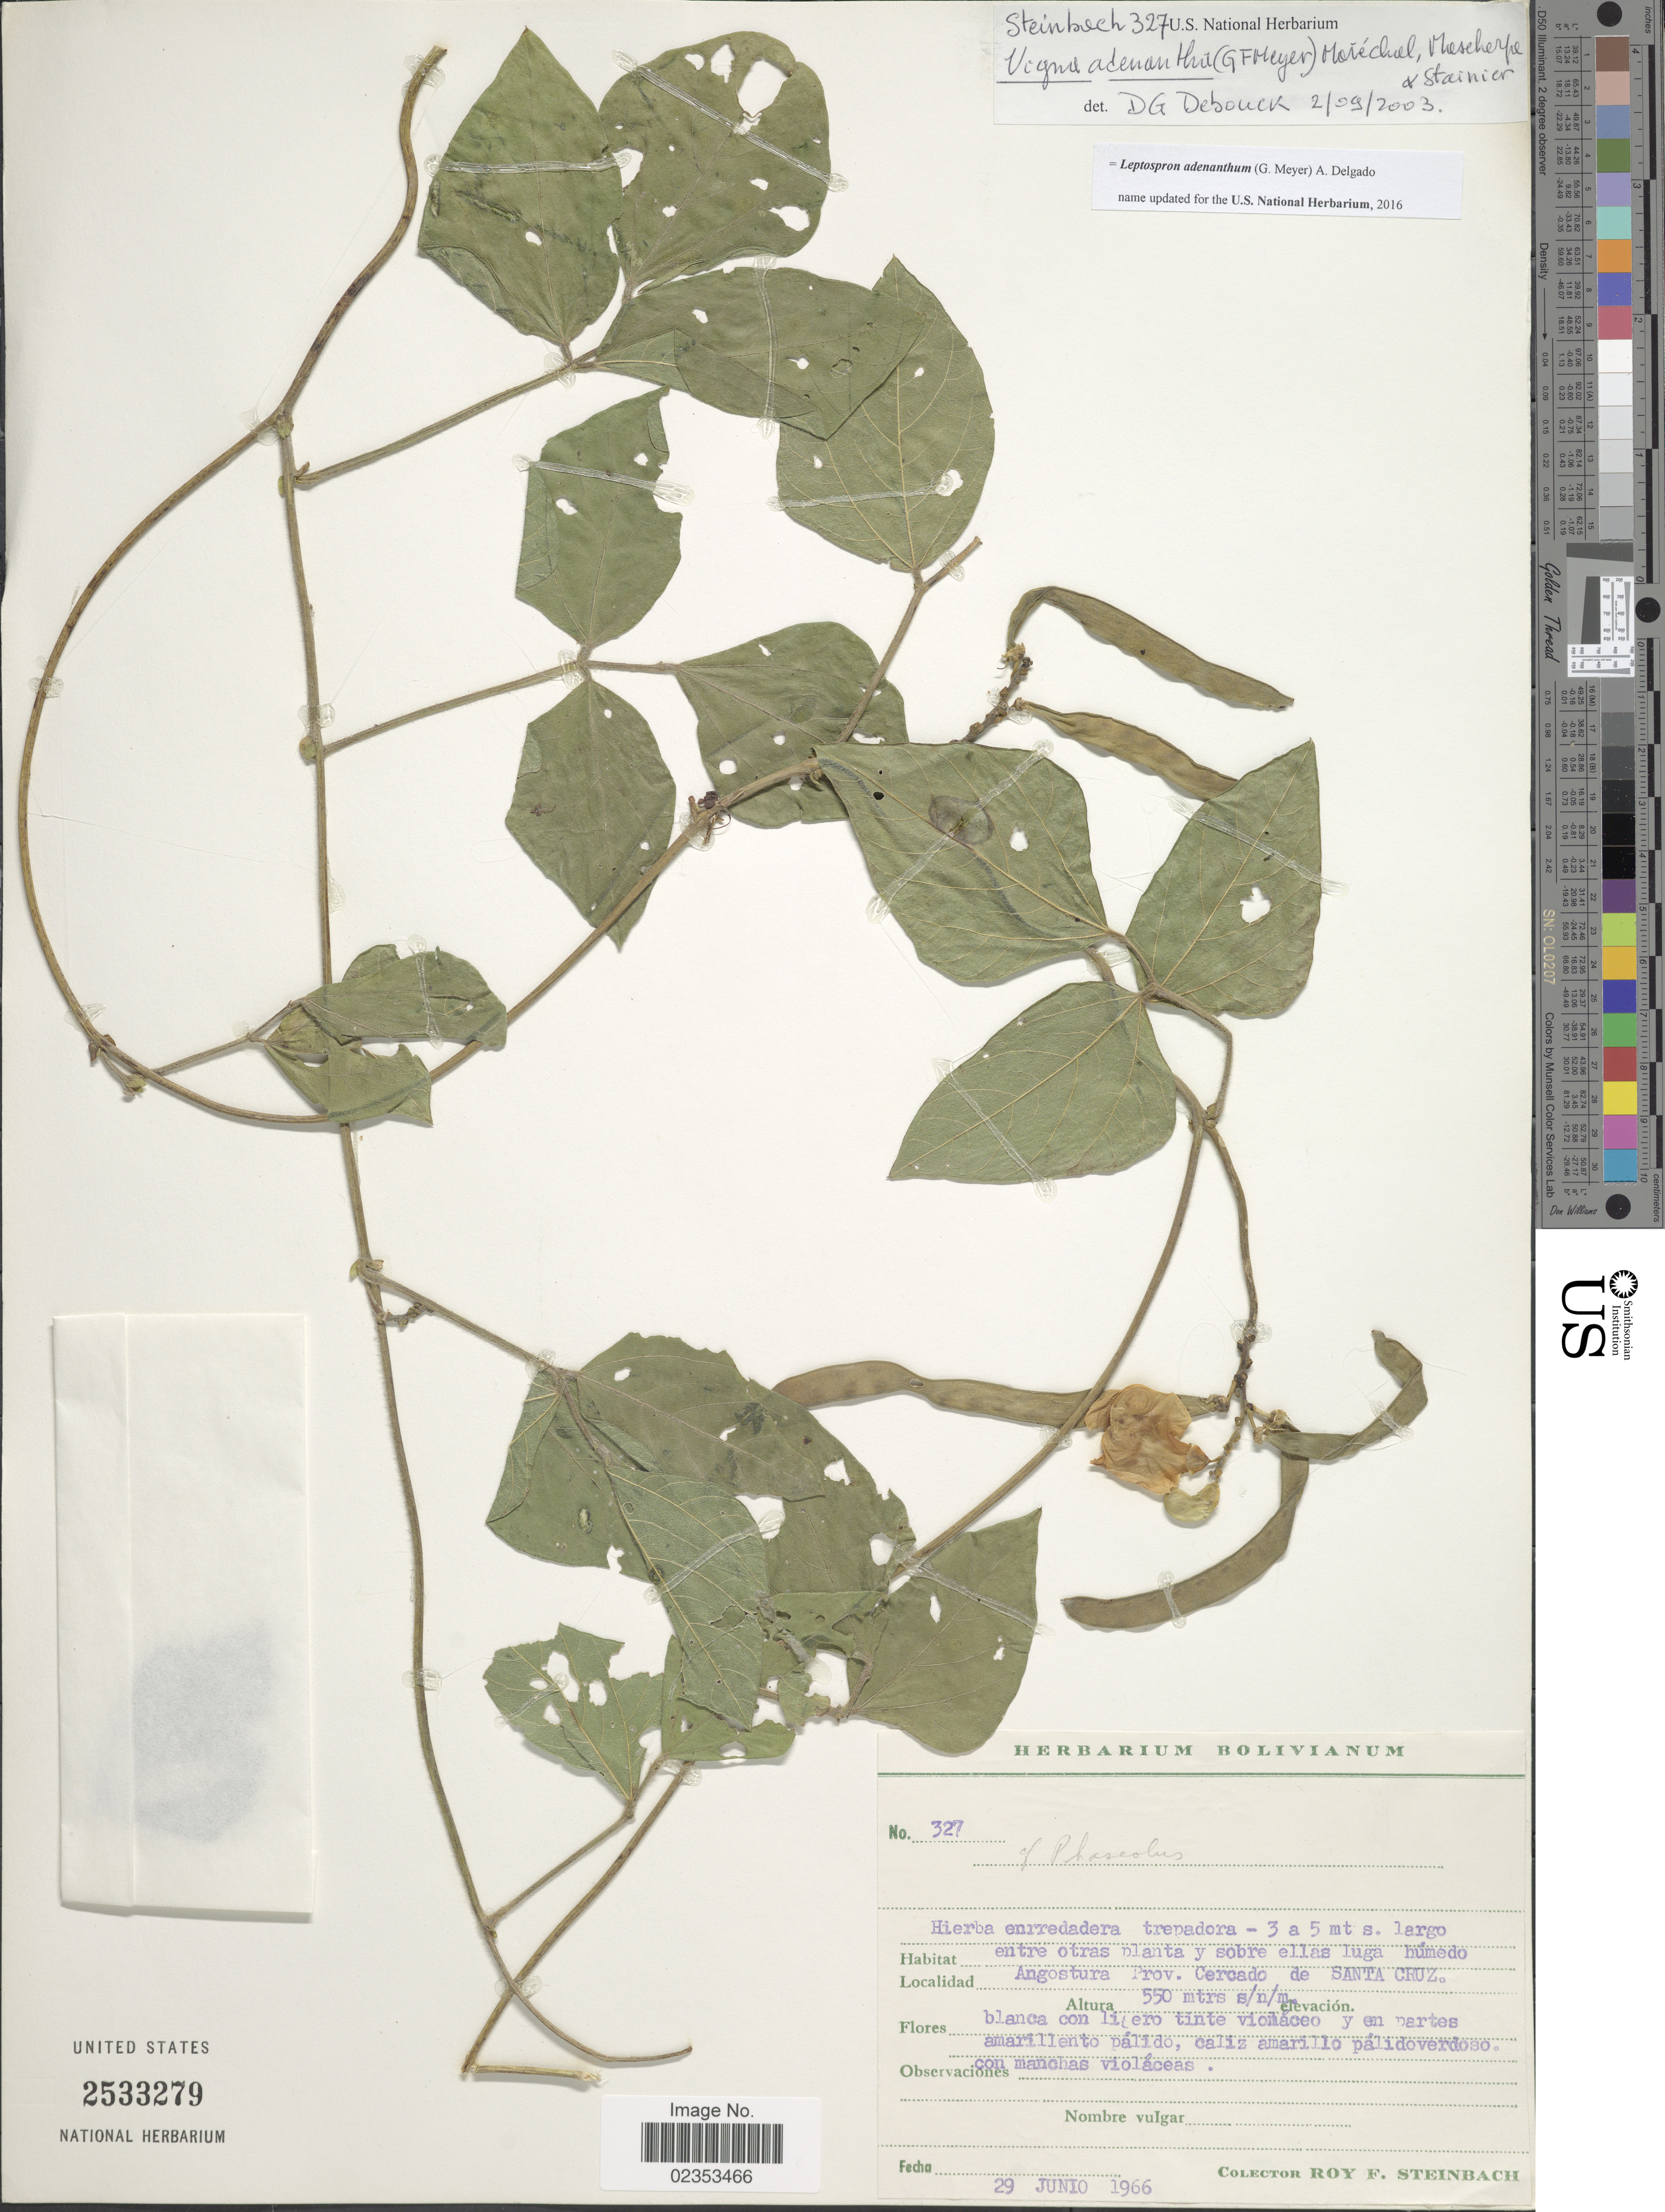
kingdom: Plantae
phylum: Tracheophyta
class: Magnoliopsida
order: Fabales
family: Fabaceae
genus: Leptospron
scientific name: Leptospron adenanthum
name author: (G. Mey.) A. Delgado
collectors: R. F. Steinbach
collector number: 327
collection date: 1966-06-29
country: Bolivia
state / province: Santa Cruz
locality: Angostura Prov. Cercado de Santa Cruz.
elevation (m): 550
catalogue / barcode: US 2533279